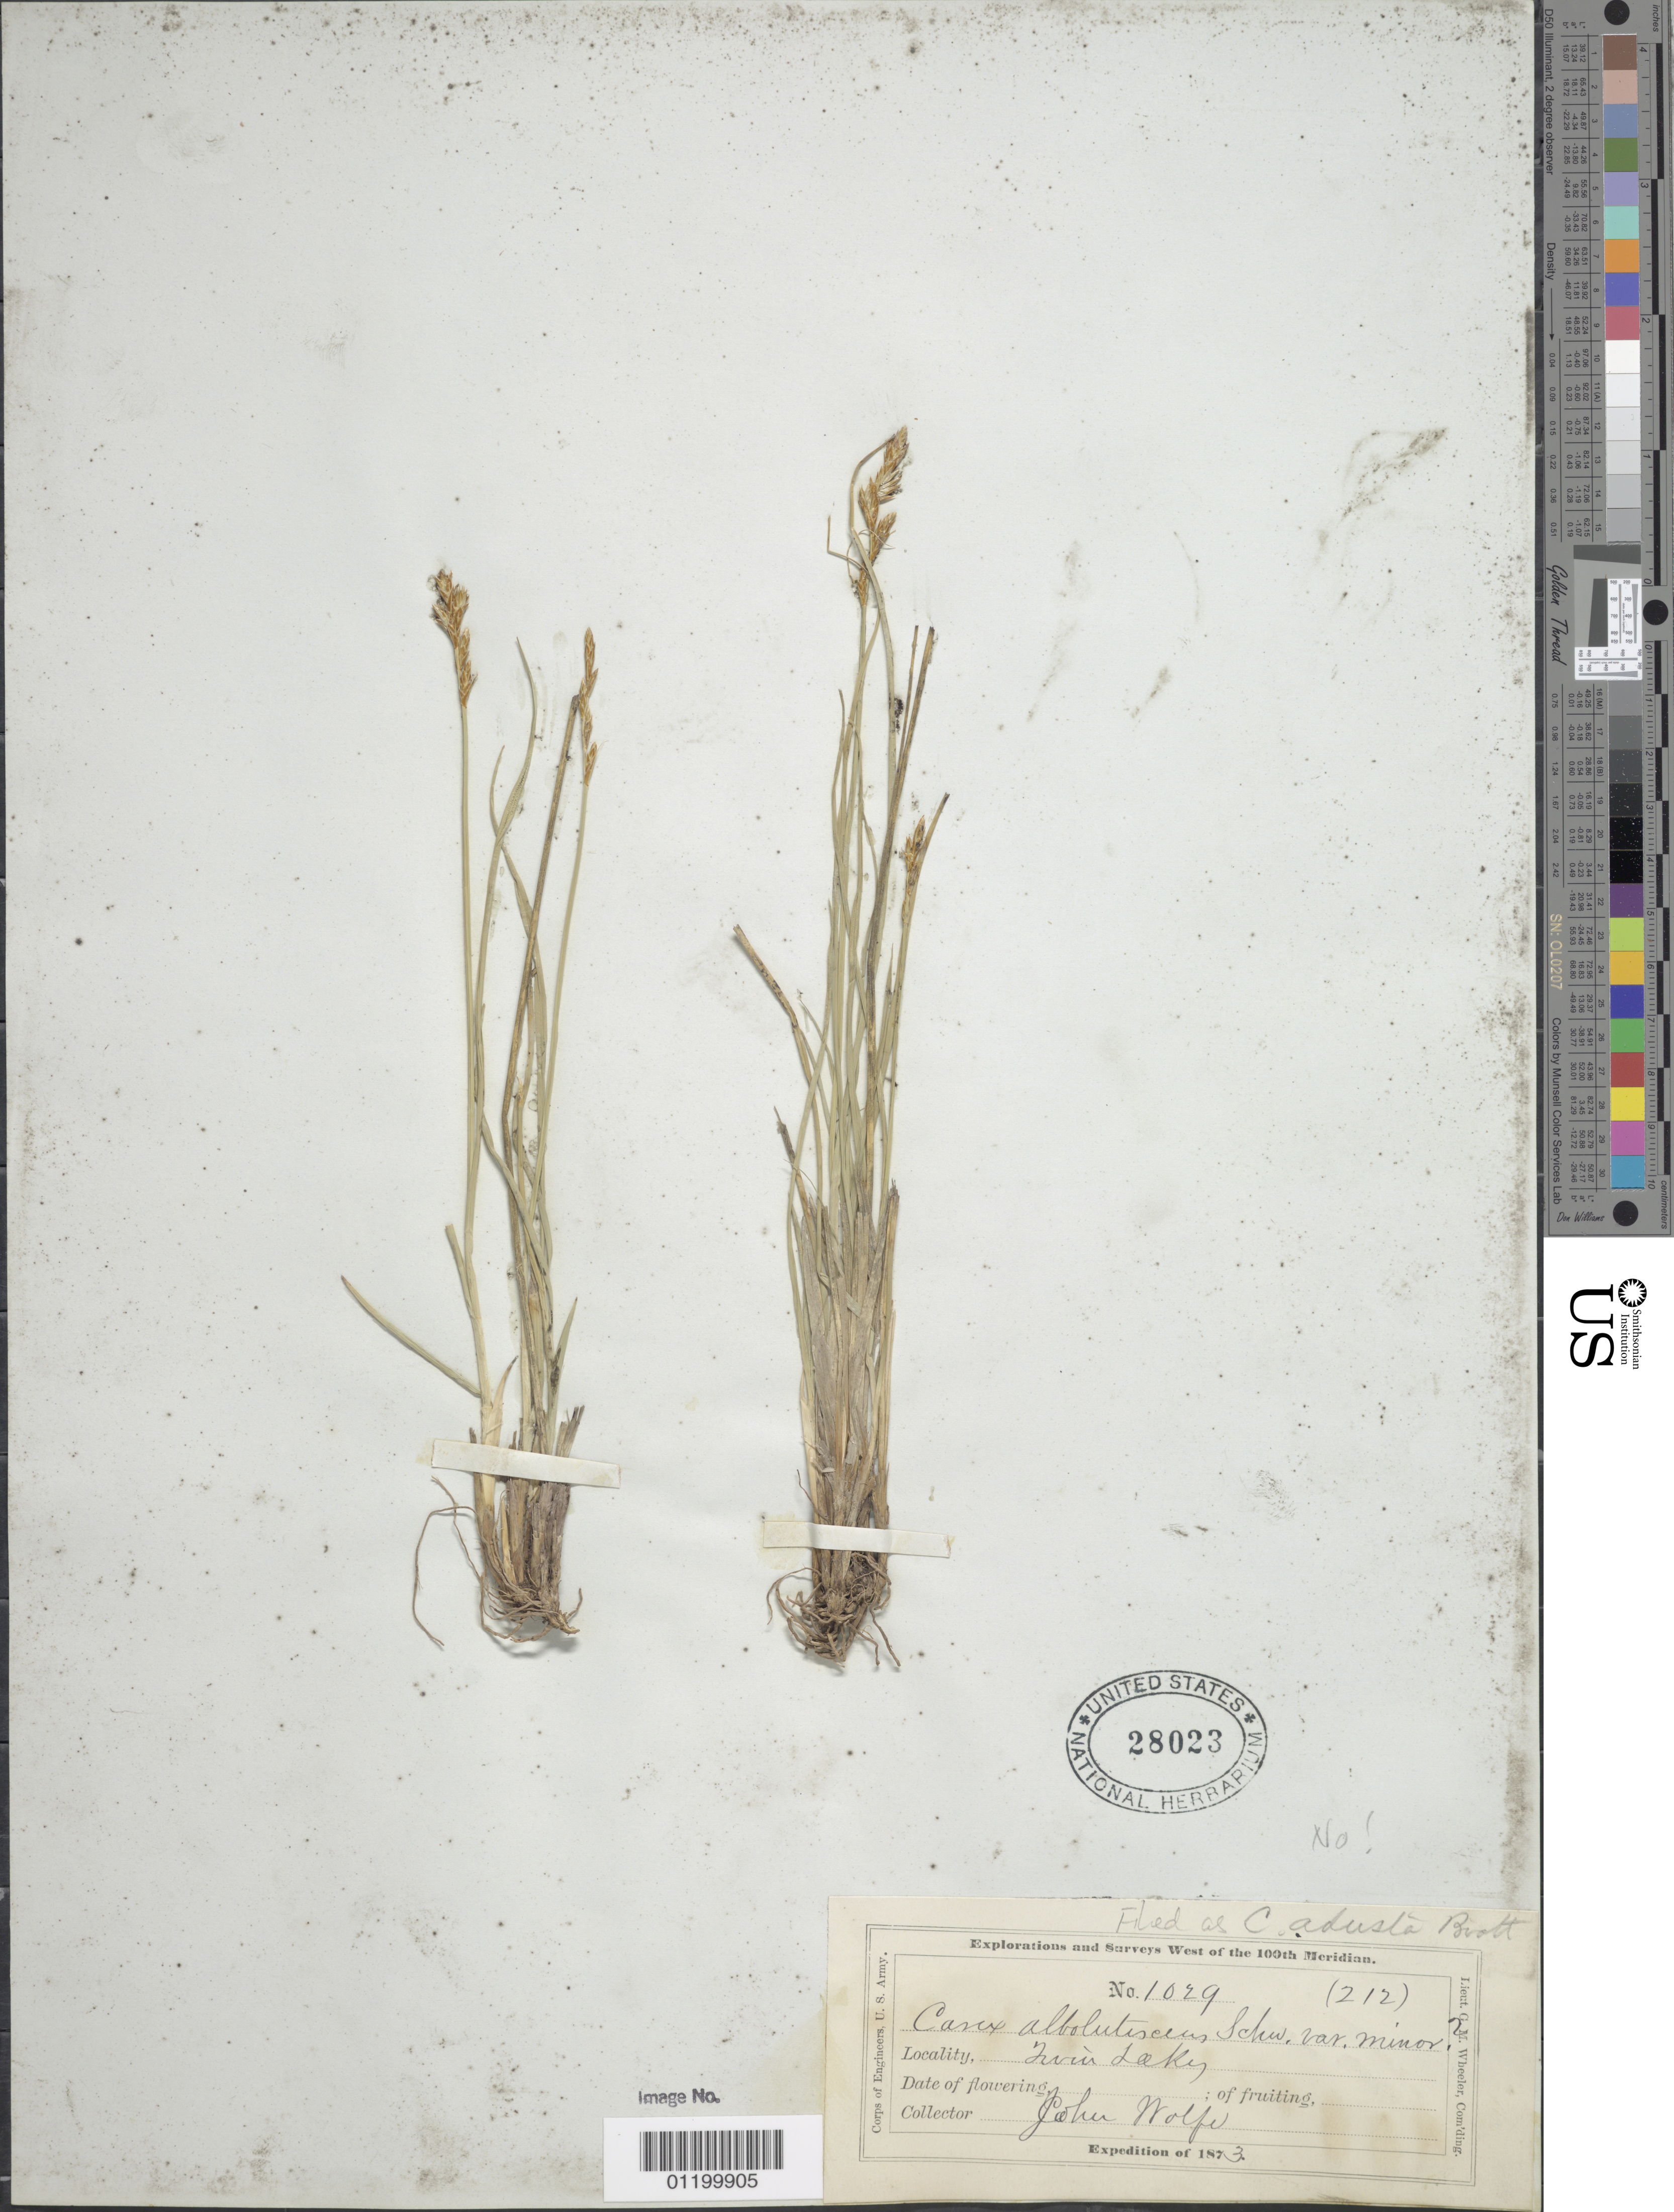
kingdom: Plantae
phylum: Tracheophyta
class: Liliopsida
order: Poales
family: Cyperaceae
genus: Carex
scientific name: Carex adusta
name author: Boott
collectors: J. Wolfe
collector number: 1029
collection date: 1873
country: United States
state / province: Colorado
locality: Twin Lakes.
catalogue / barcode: US 28023